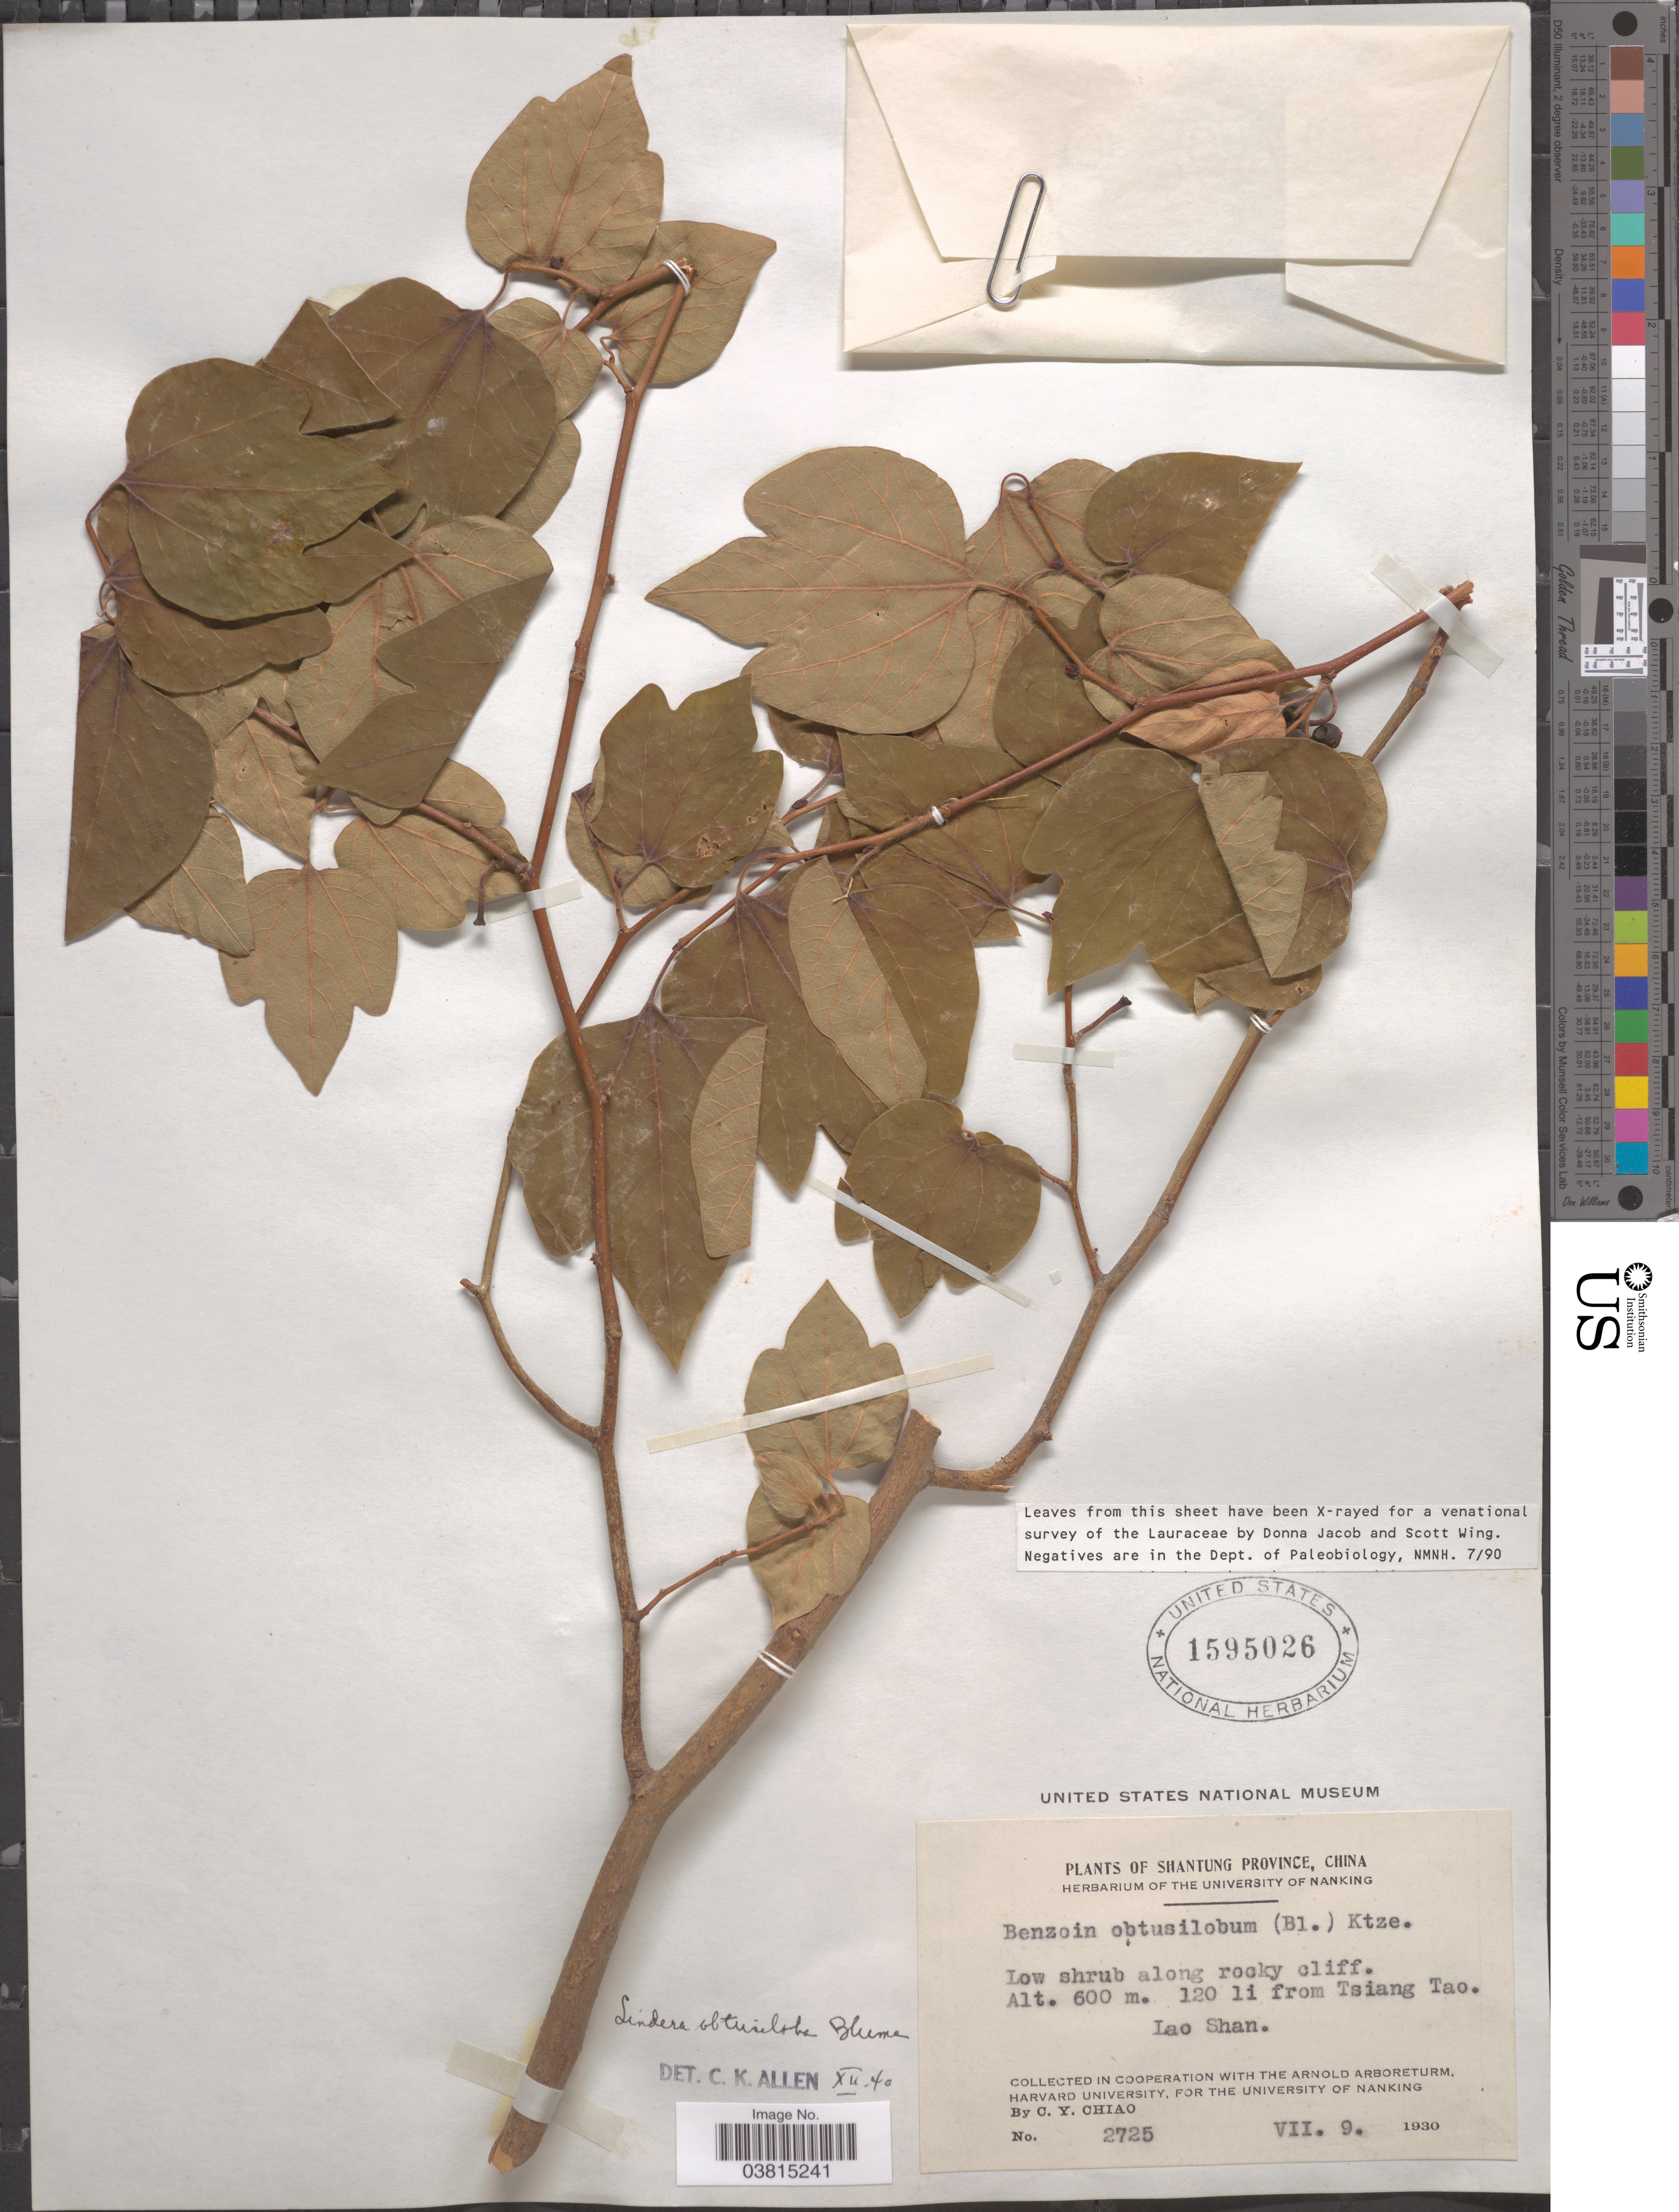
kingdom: Plantae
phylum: Tracheophyta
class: Magnoliopsida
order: Laurales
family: Lauraceae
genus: Lindera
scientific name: Lindera obtusiloba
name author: Blume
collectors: C. Y. Chiao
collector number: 2725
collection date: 1930-07-09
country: China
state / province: Shandong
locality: Shantung Province. 120 li from Tsiang Tao. Lao Shan.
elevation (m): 600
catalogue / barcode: US 1595026